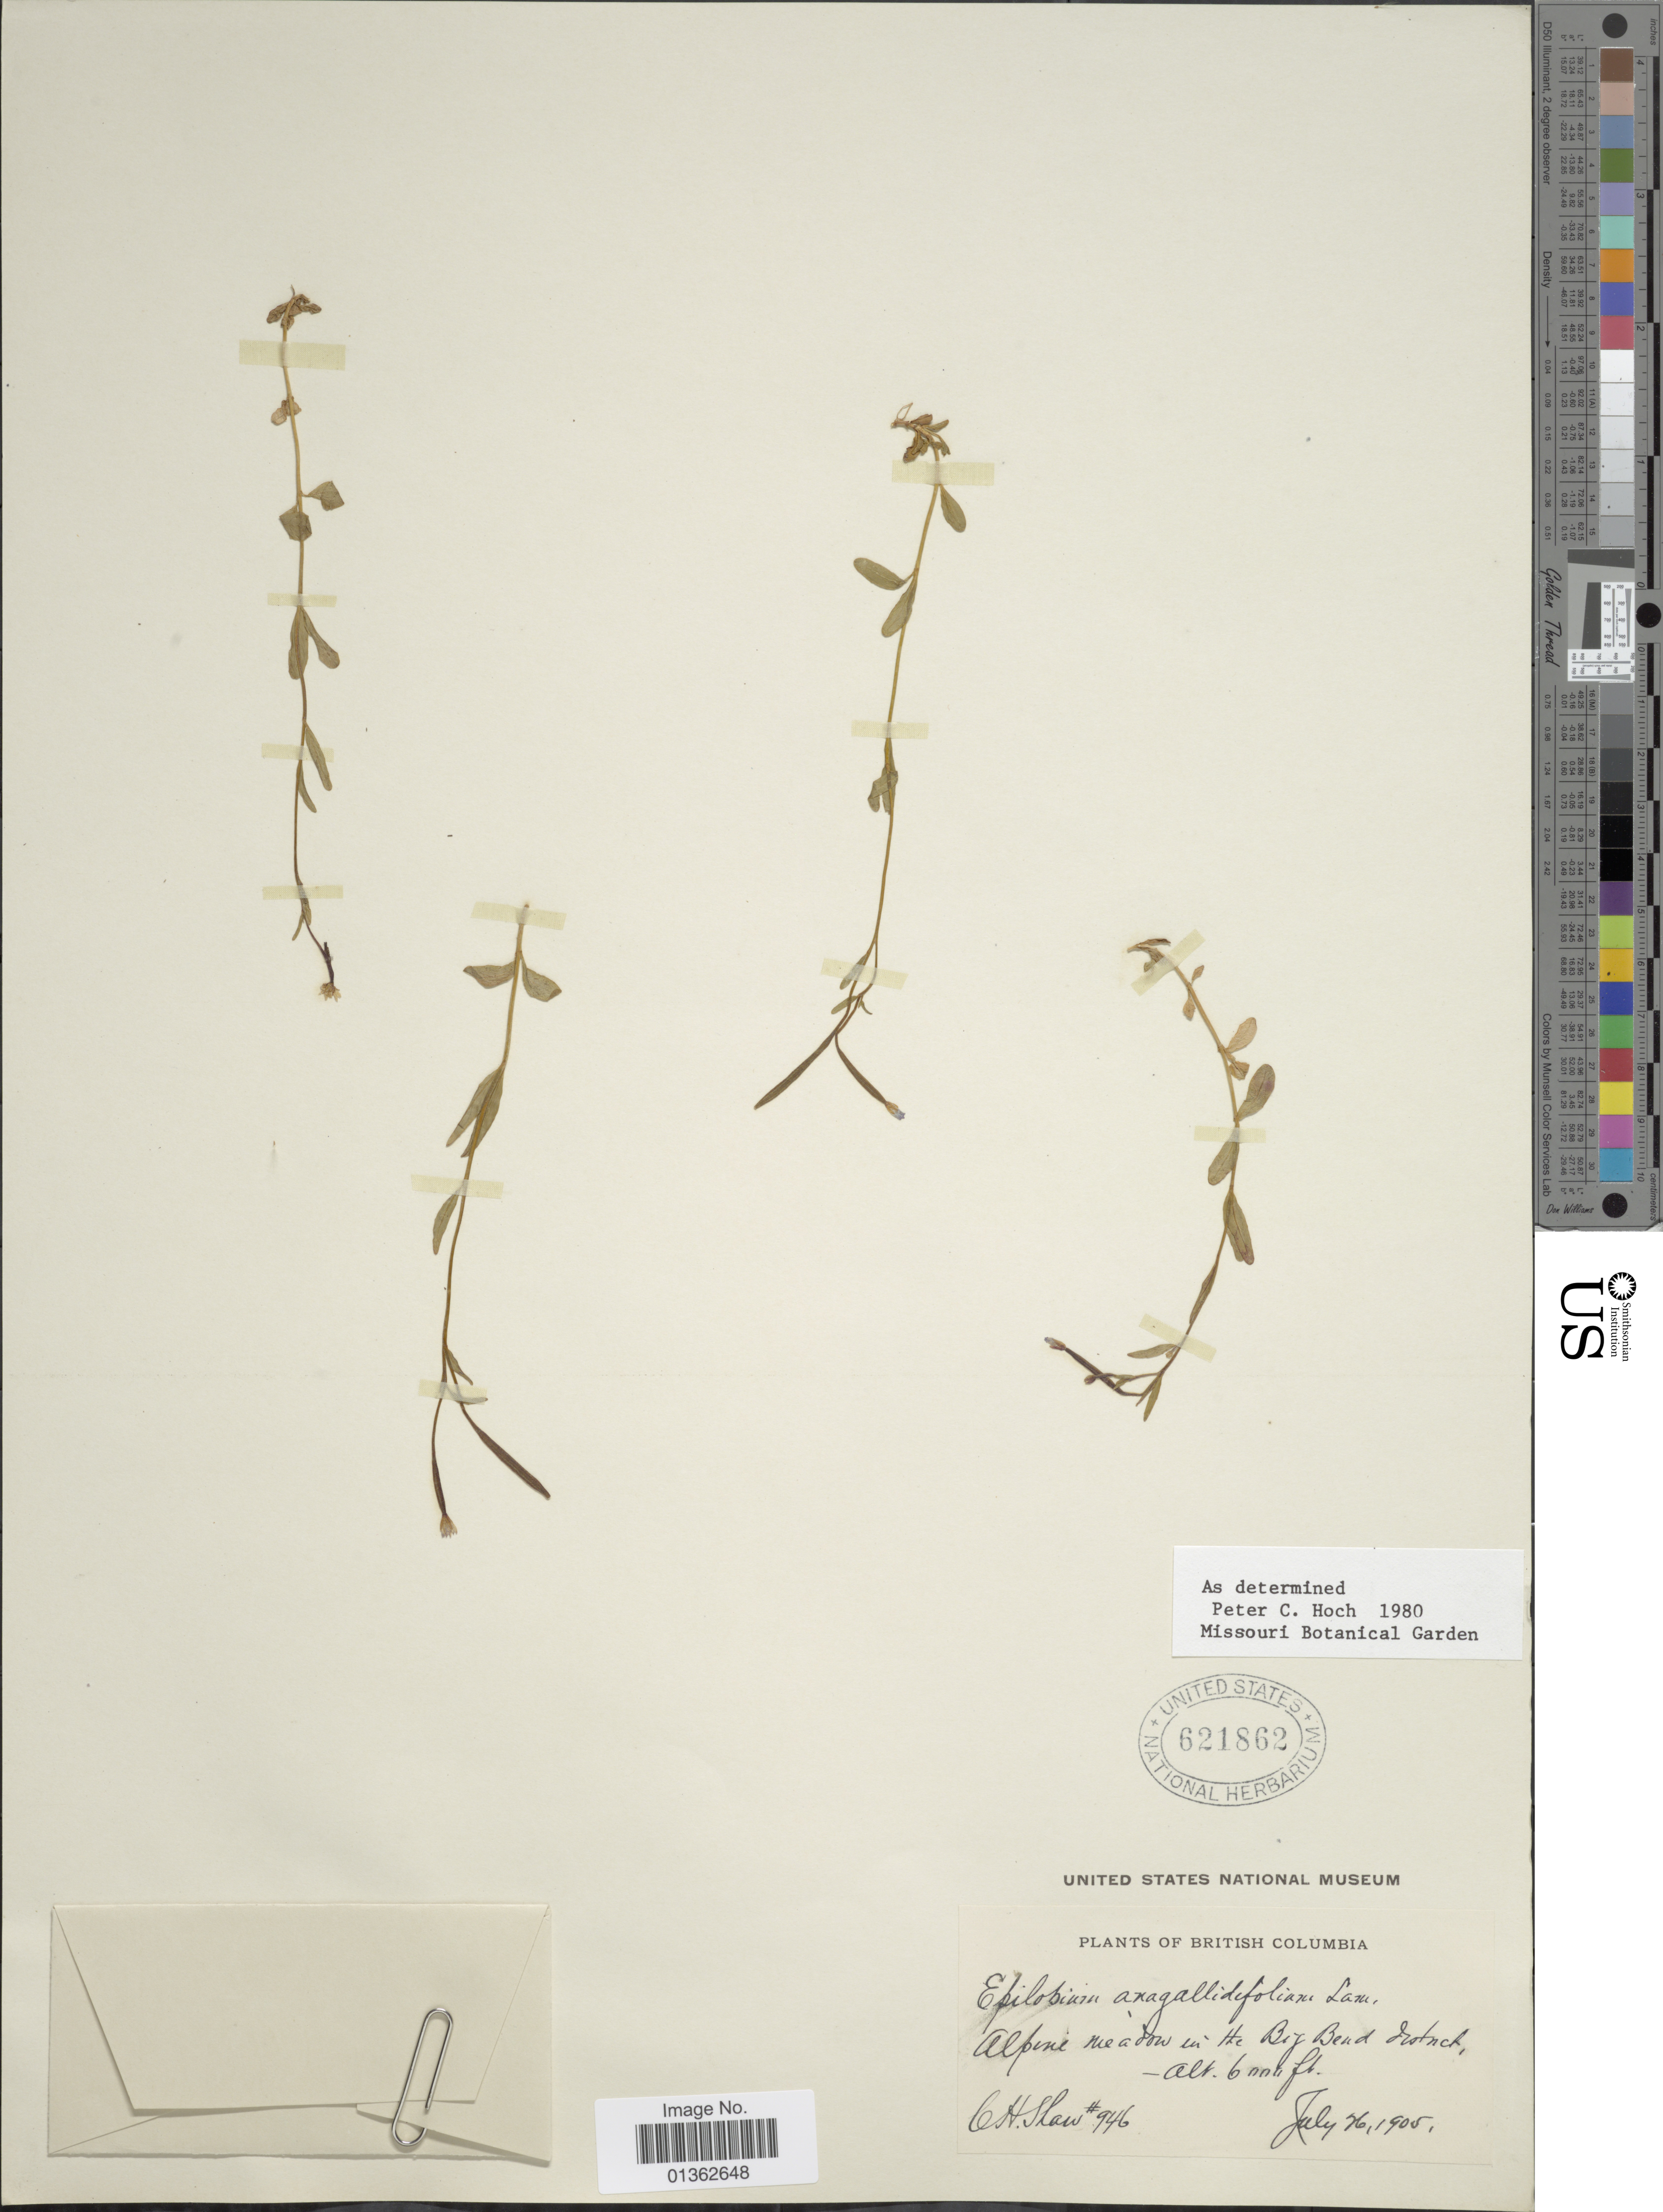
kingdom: Plantae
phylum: Tracheophyta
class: Magnoliopsida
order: Myrtales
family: Onagraceae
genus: Epilobium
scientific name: Epilobium anagallidifolium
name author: Lam.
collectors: C. H. Shaw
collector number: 946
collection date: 1905-07-26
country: Canada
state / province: British Columbia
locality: Alpine meadow in the Big Bend district.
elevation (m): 1829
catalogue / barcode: US 621862